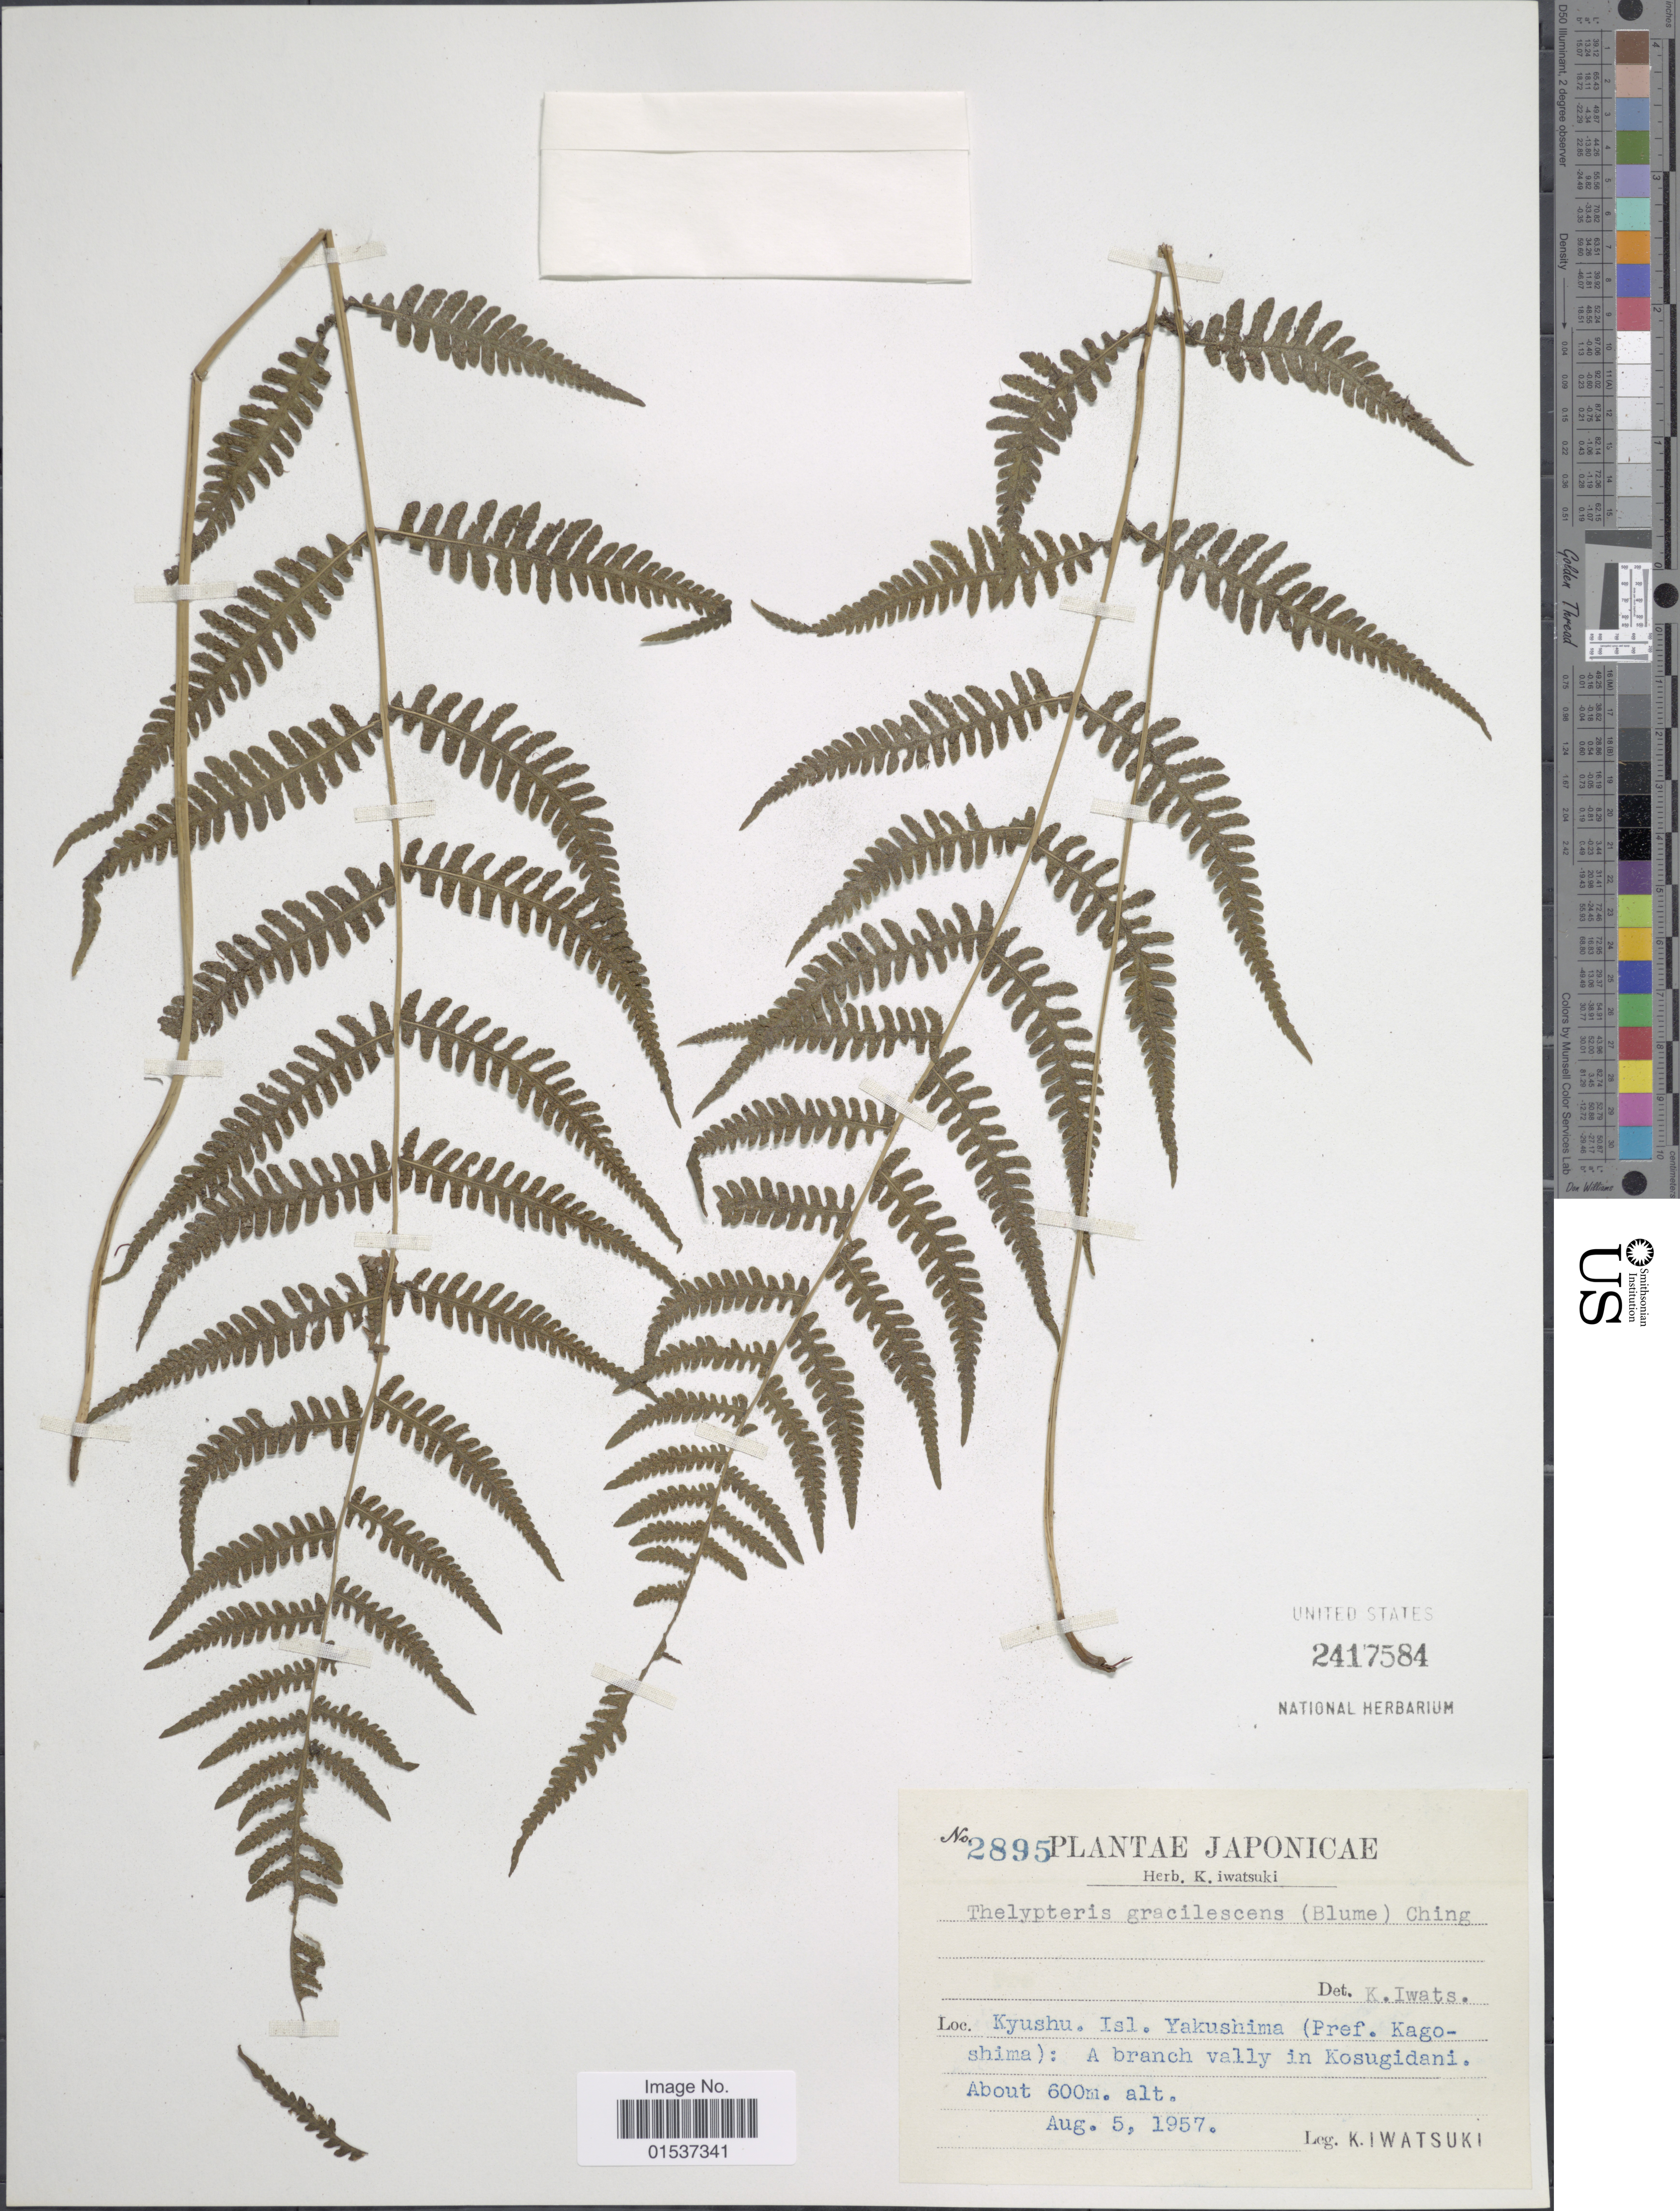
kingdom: Plantae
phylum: Tracheophyta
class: Polypodiopsida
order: Polypodiales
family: Thelypteridaceae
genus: Metathelypteris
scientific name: Metathelypteris gracilescens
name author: (Blume) Ching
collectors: K. Iwatsuki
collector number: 2895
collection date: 1957-08-05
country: Japan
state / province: Kagosima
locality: Kyushu. Isl. Yakushima (Pref, Kagoshima).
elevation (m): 600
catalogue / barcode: US 2417584